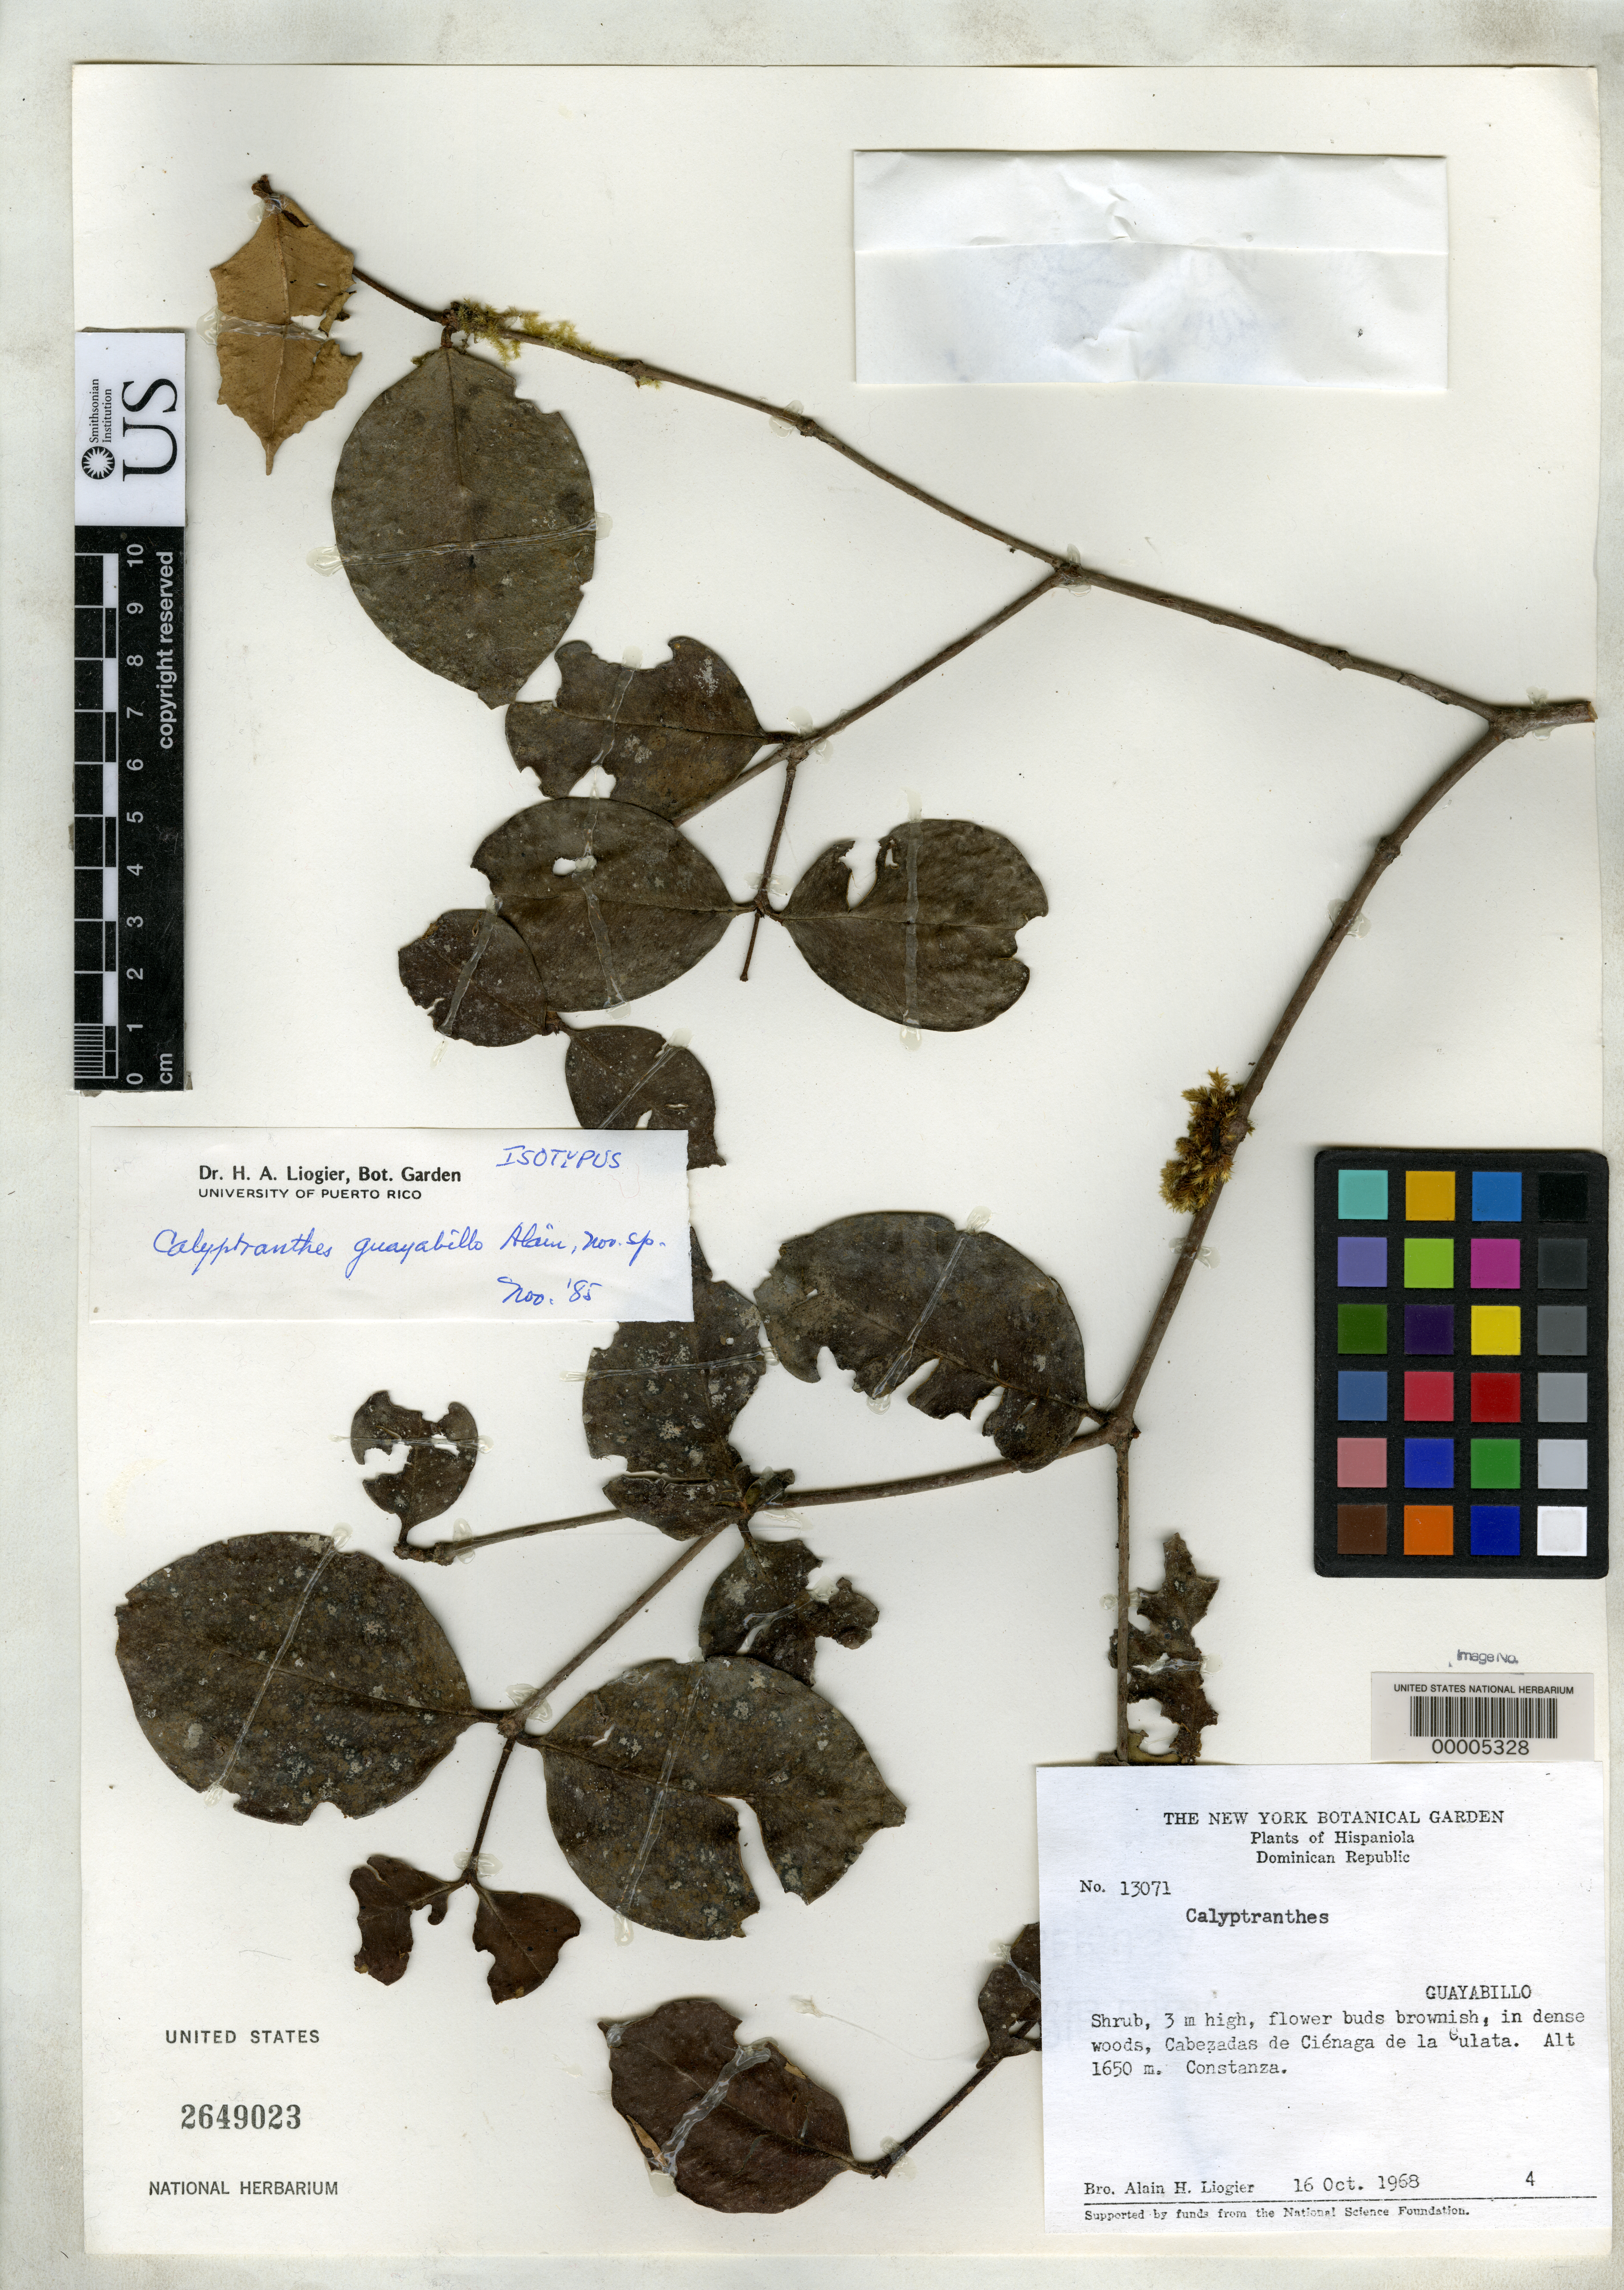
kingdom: Plantae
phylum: Tracheophyta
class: Magnoliopsida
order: Myrtales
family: Myrtaceae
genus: Calyptranthes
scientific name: Calyptranthes guayabillo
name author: Alain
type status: Isotype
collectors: A. H. Liogier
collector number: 13071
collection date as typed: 16 Oct 1968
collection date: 1968-10-16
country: Dominican Republic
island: Hispaniola Island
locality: Cabezadas de Cienaga de La Culata, Constanza.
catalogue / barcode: US 2649023